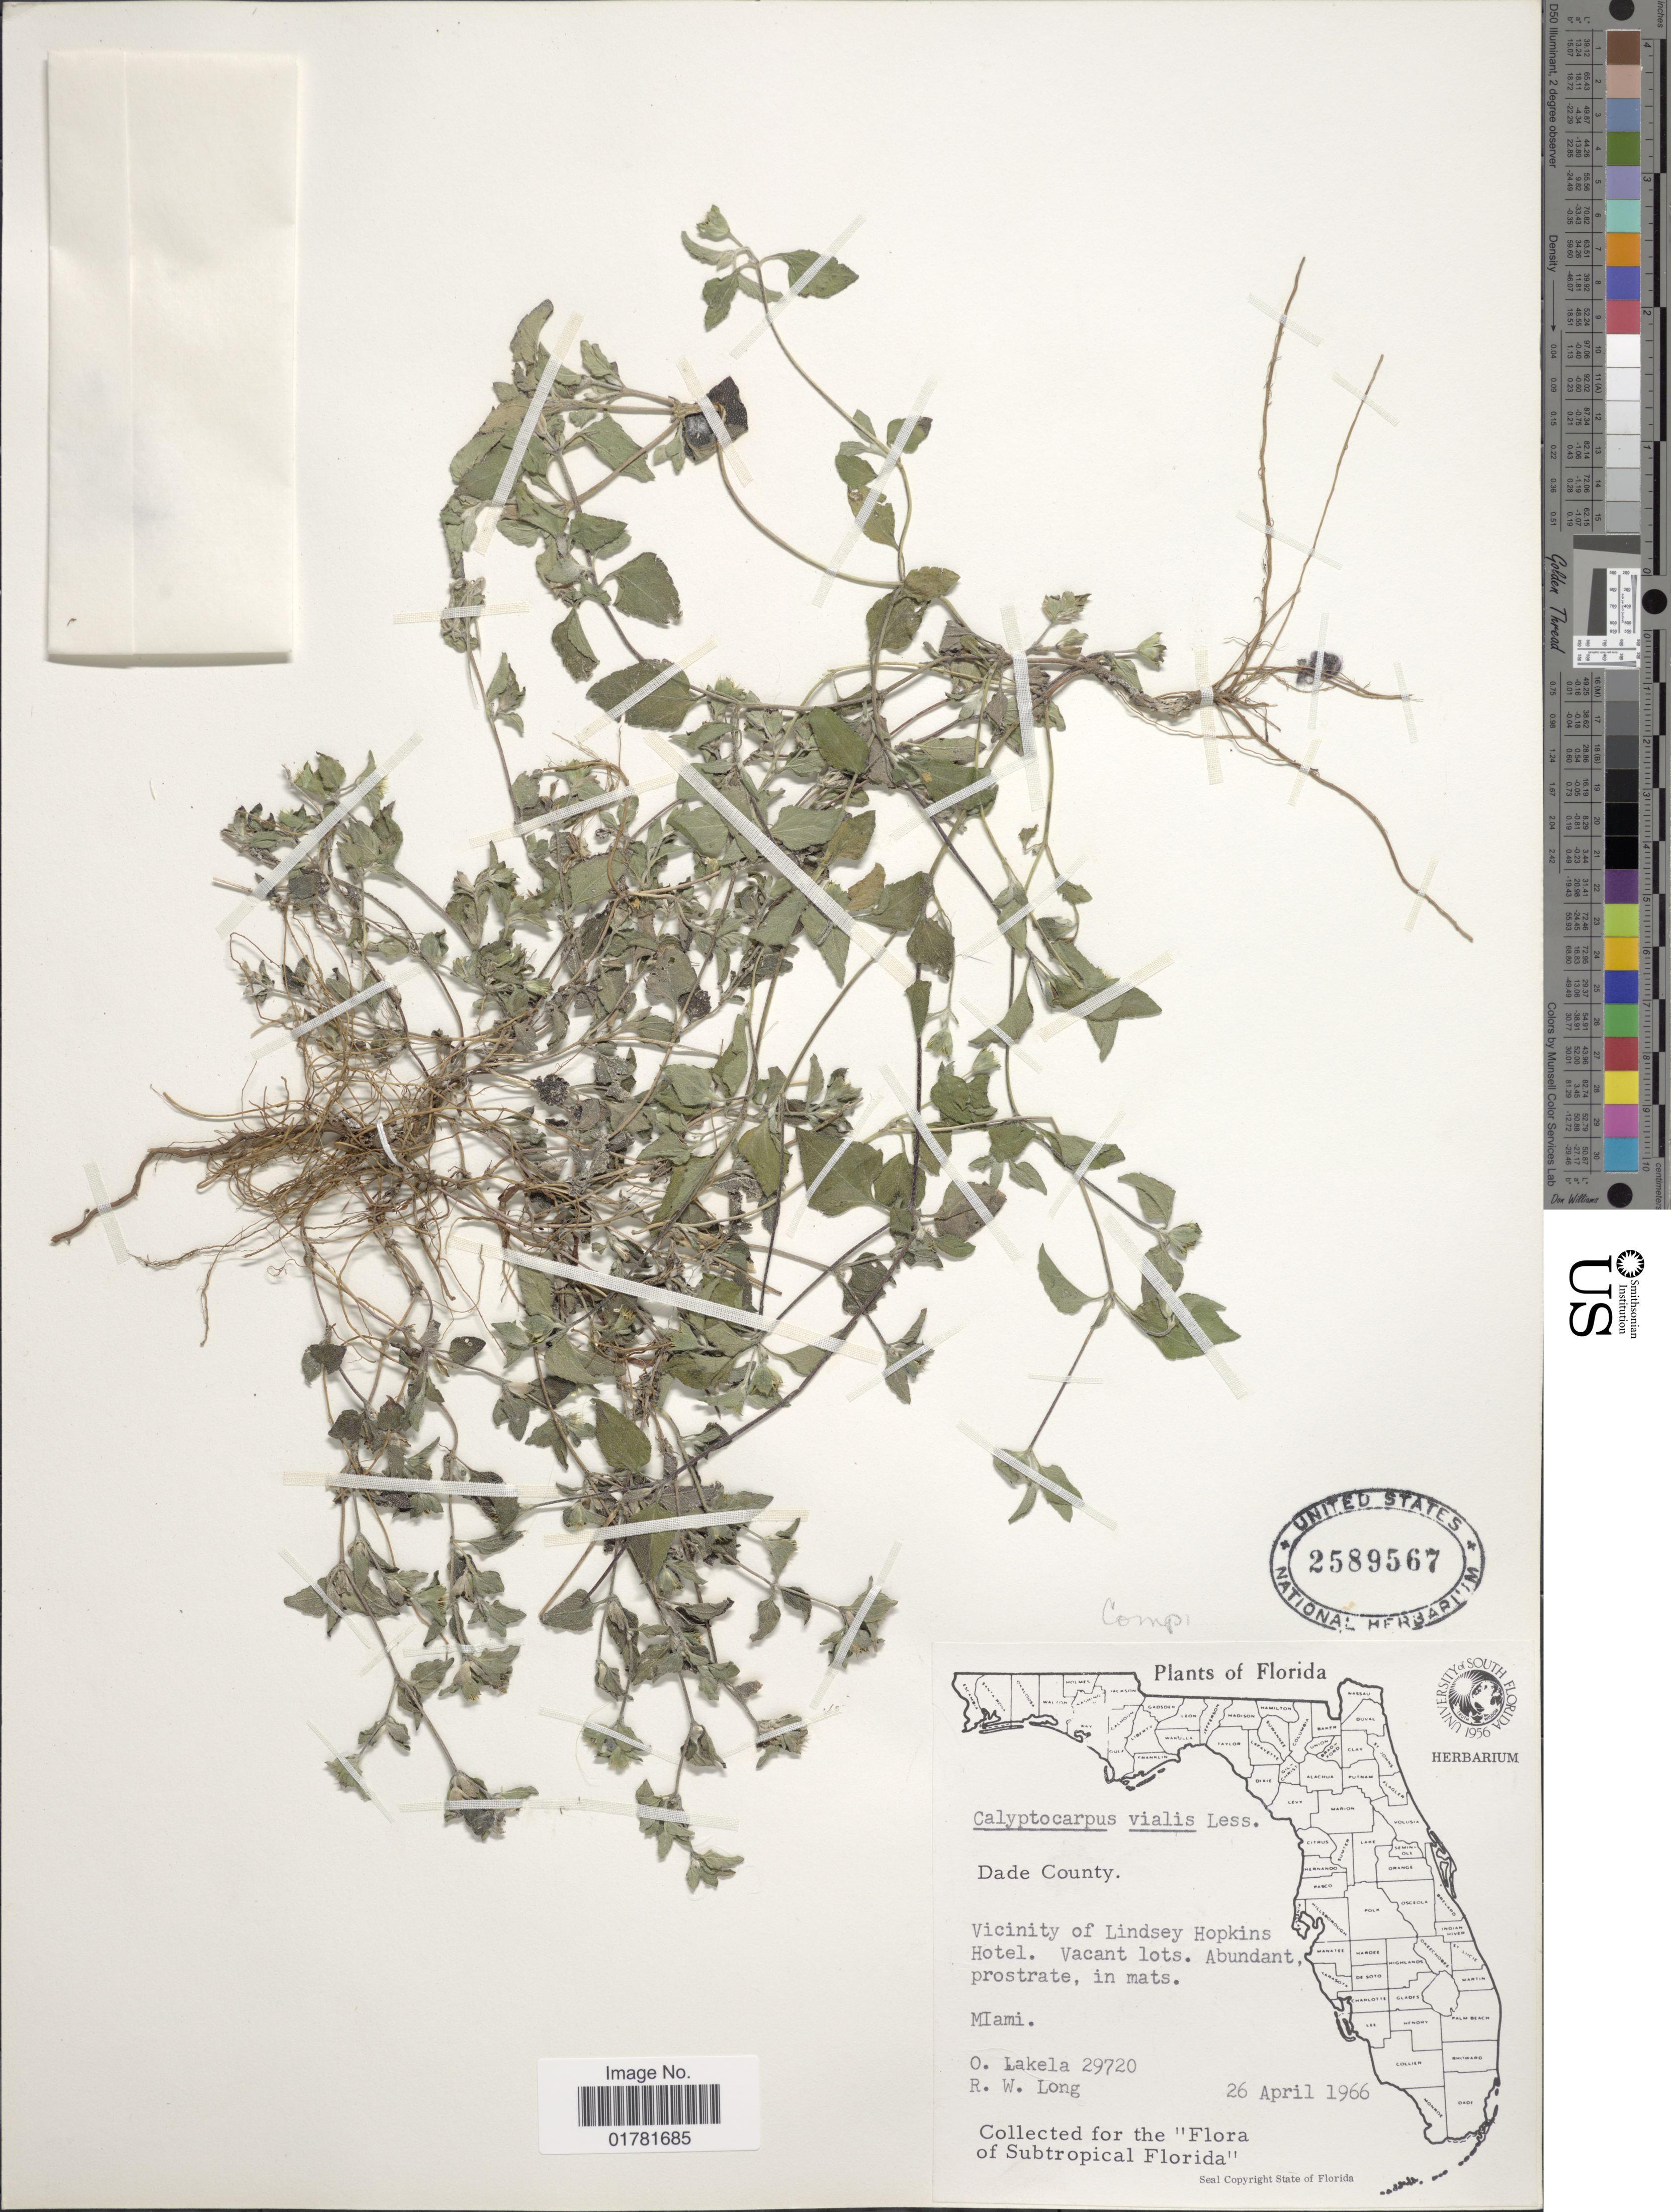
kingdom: Plantae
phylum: Tracheophyta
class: Magnoliopsida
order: Asterales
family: Asteraceae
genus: Calyptocarpus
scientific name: Calyptocarpus vialis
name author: Less.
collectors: O. Lakela & R. W. Long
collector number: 29720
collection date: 1966-04-26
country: United States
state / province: Florida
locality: Dade County, Vicinity of Lindsey Hopkins Hotel, Miami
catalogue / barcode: US 2589567